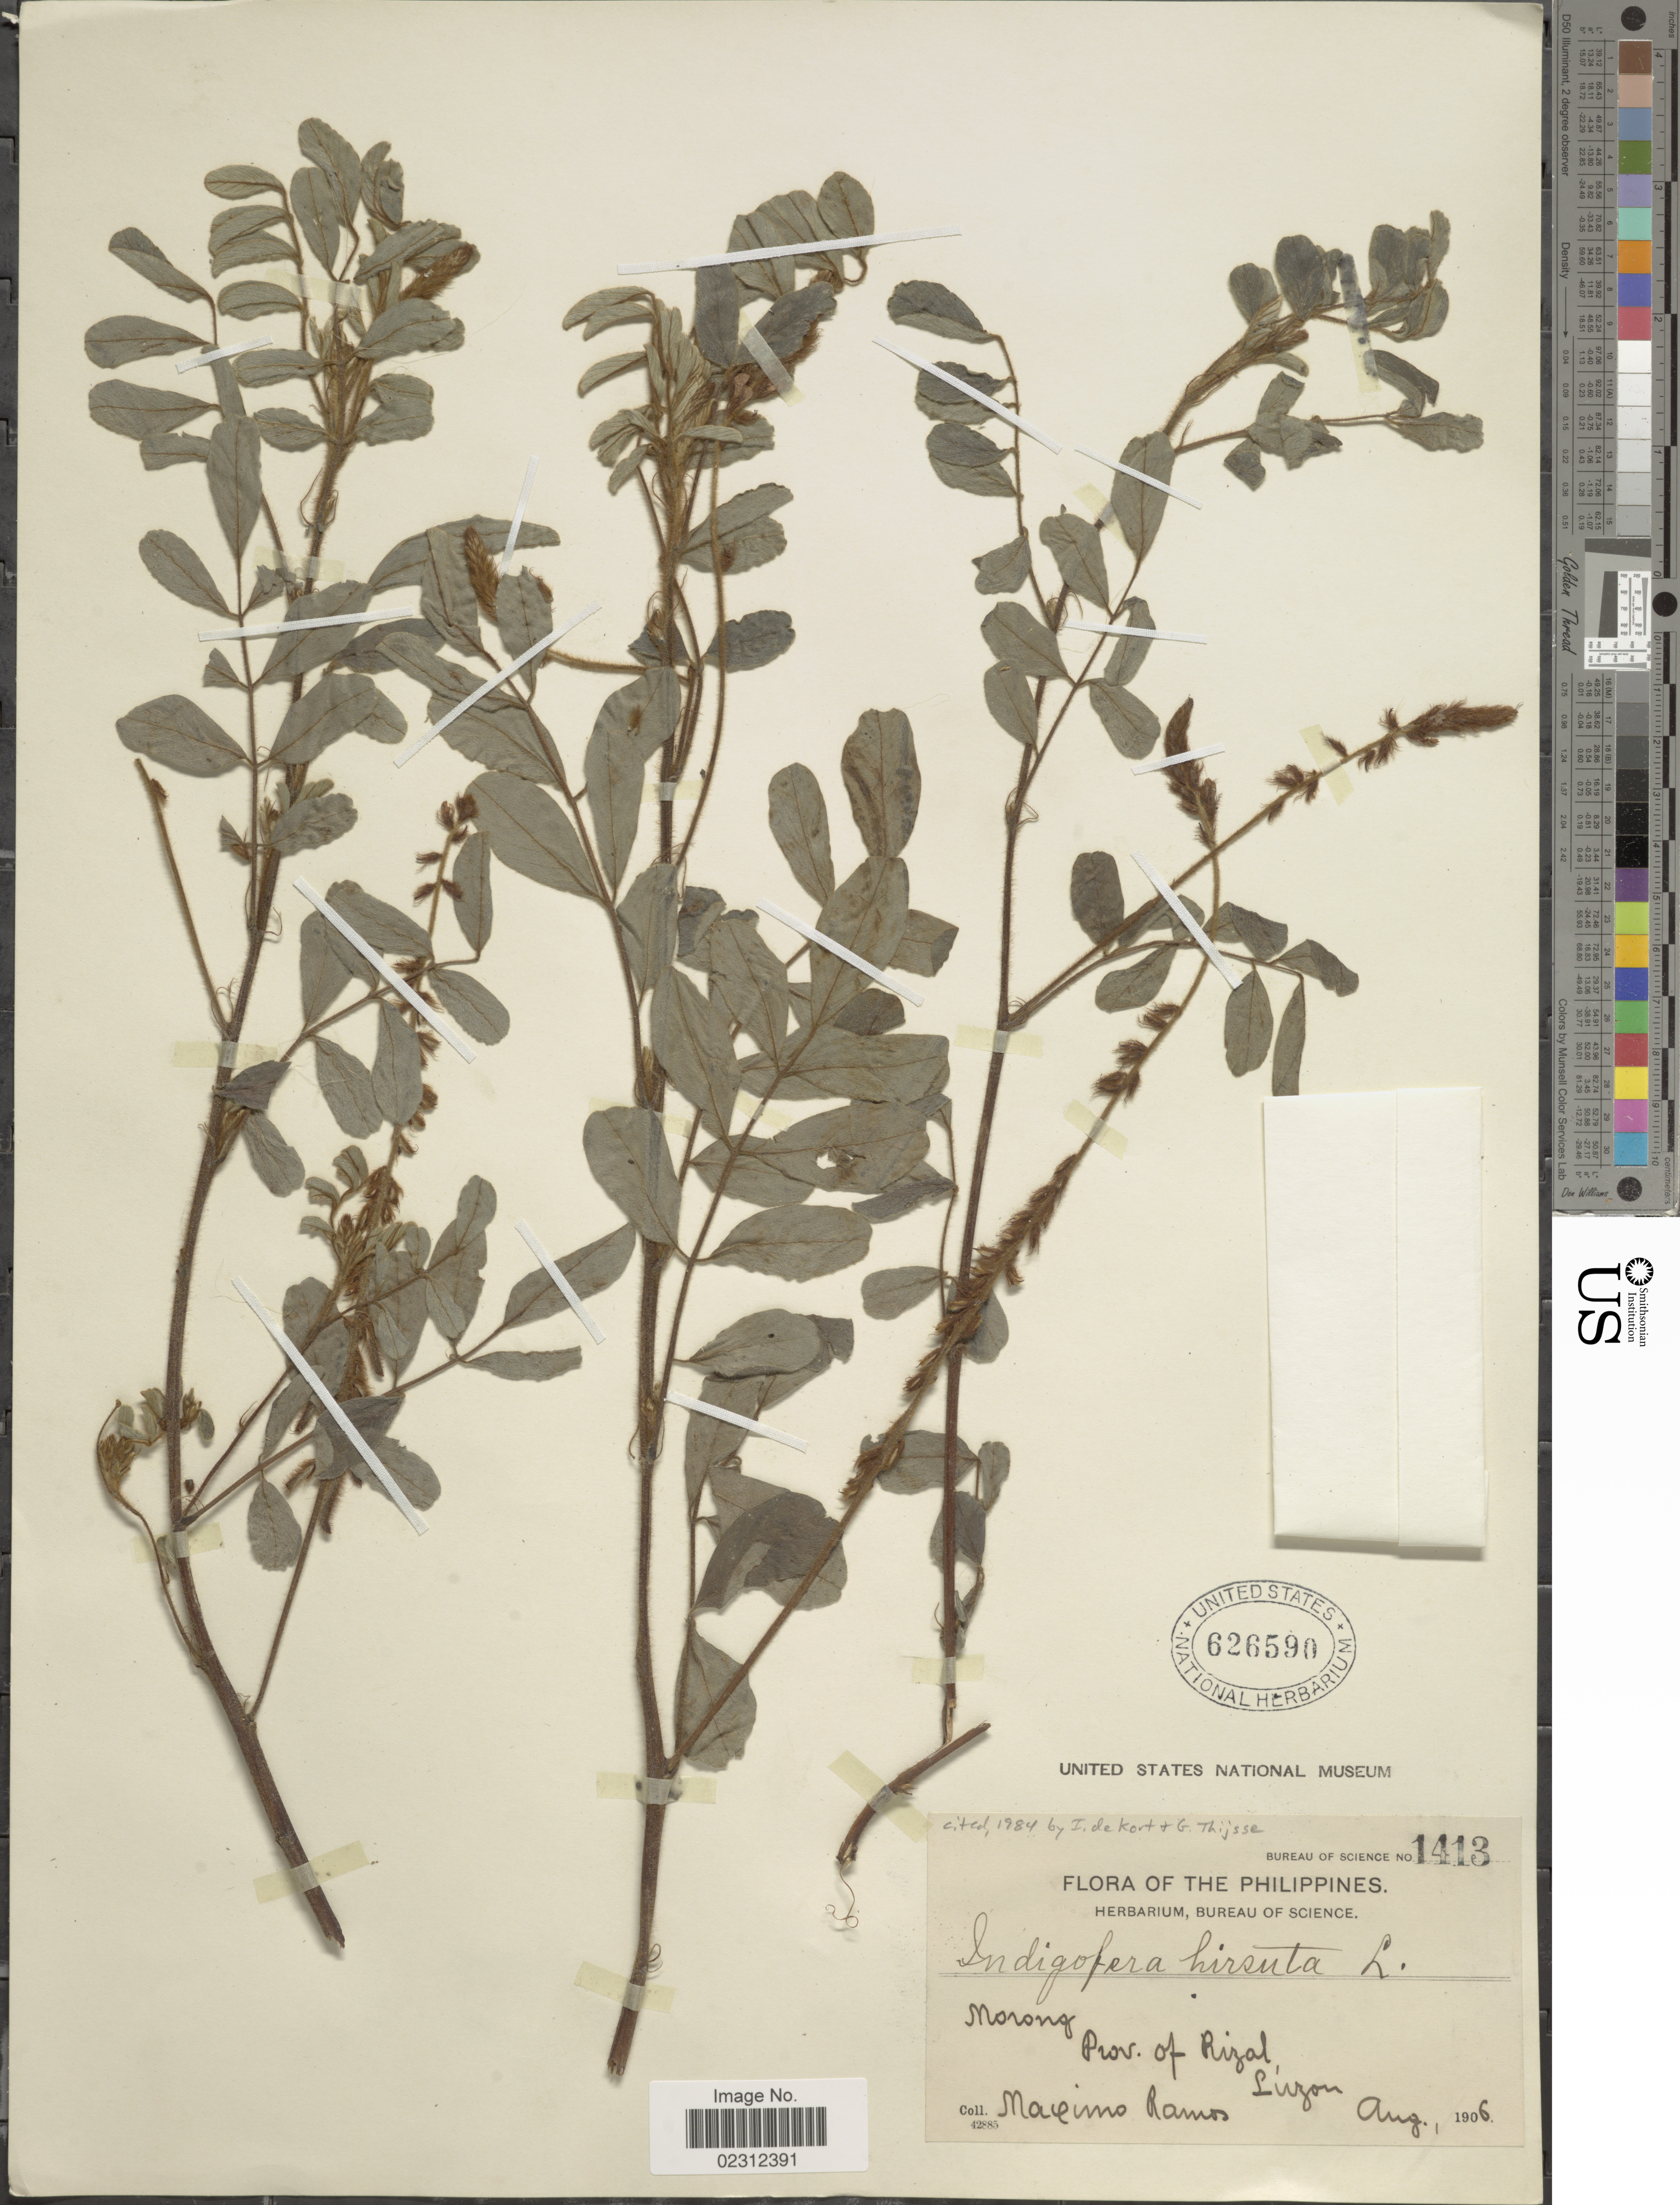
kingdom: Plantae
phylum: Tracheophyta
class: Magnoliopsida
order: Fabales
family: Fabaceae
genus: Indigofera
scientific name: Indigofera hirsuta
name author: L.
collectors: M. Ramos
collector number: Bureau Of Science 1413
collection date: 1906-08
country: Philippines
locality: Morong, Prov. of Rizal, Luzon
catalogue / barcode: US 626590